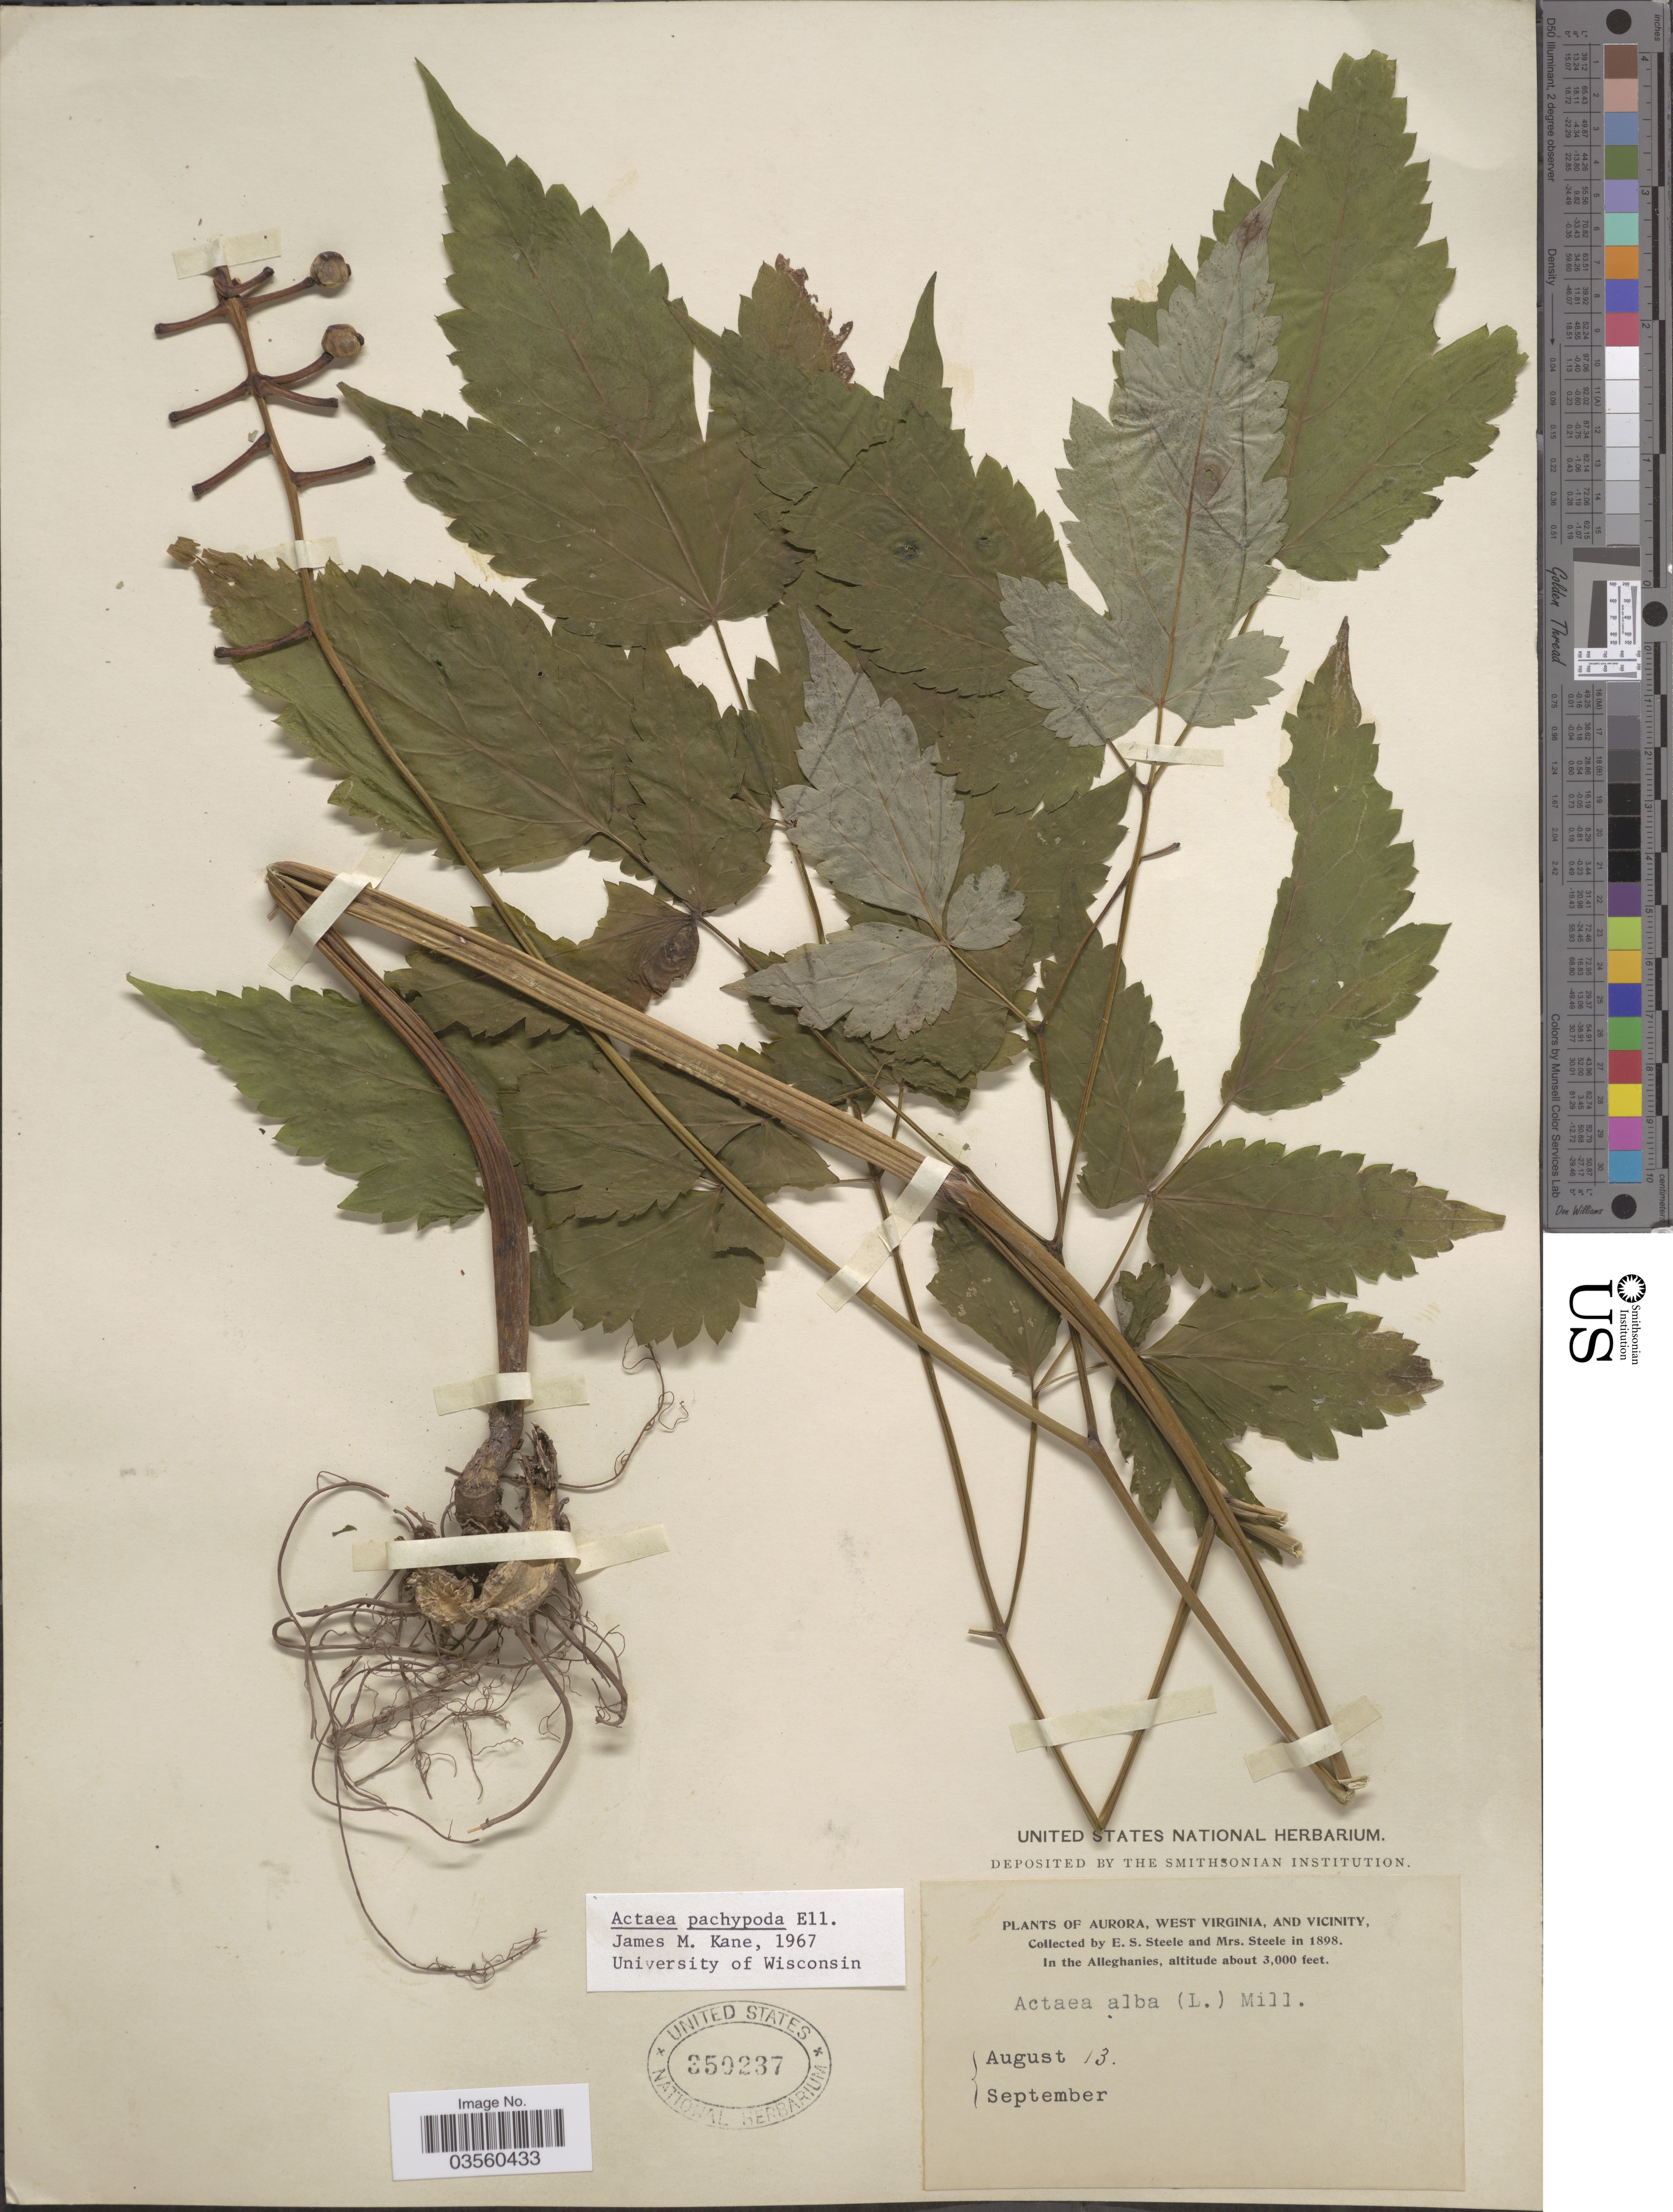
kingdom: Plantae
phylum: Tracheophyta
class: Magnoliopsida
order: Ranunculales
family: Ranunculaceae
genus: Actaea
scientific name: Actaea pachypoda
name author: Elliott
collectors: E. Steele & Mrs. E. S. Steele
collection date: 1898-08-13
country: United States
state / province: West Virginia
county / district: Preston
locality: Aurora, West Virginia, and Vicinity. In the Alleghanies.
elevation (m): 914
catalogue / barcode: US 350237